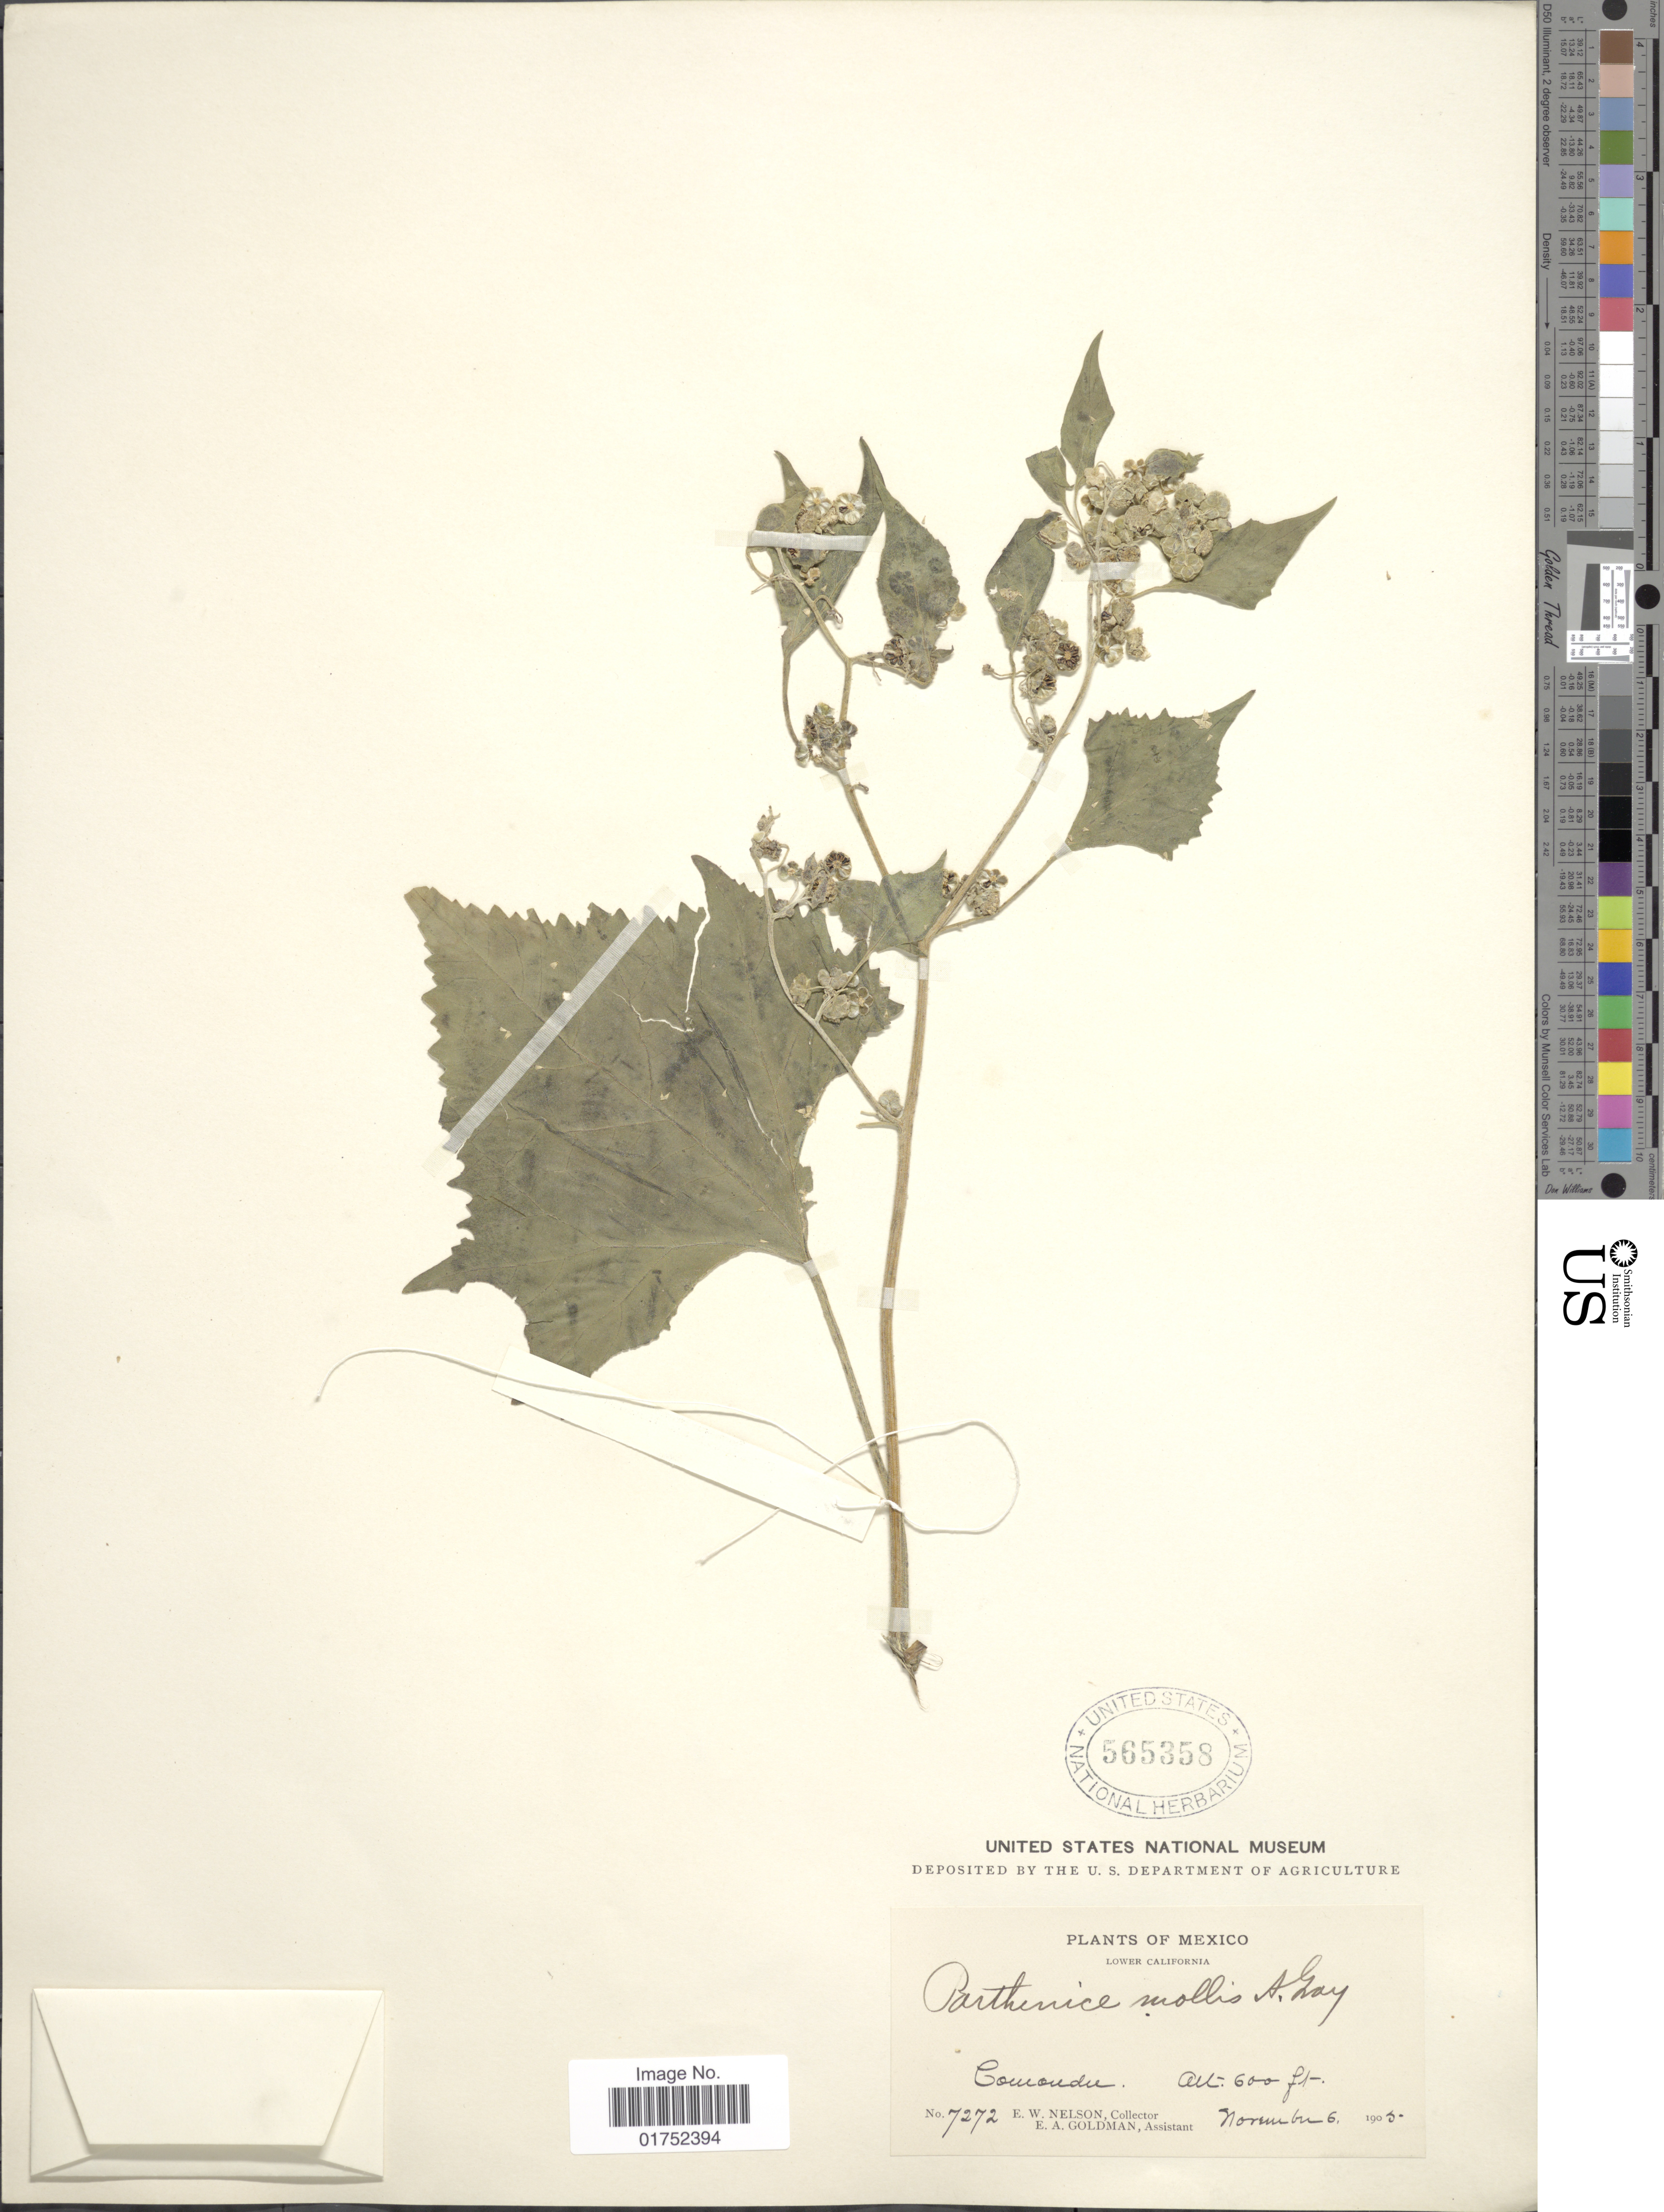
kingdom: Plantae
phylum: Tracheophyta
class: Magnoliopsida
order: Asterales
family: Asteraceae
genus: Parthenice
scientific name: Parthenice mollis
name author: A. Gray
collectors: E. W. Nelson & E. A. Goldman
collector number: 7272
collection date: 1905-11-06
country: Mexico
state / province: Baja California Sur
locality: Lower California, Comondu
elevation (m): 183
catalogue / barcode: US 565358